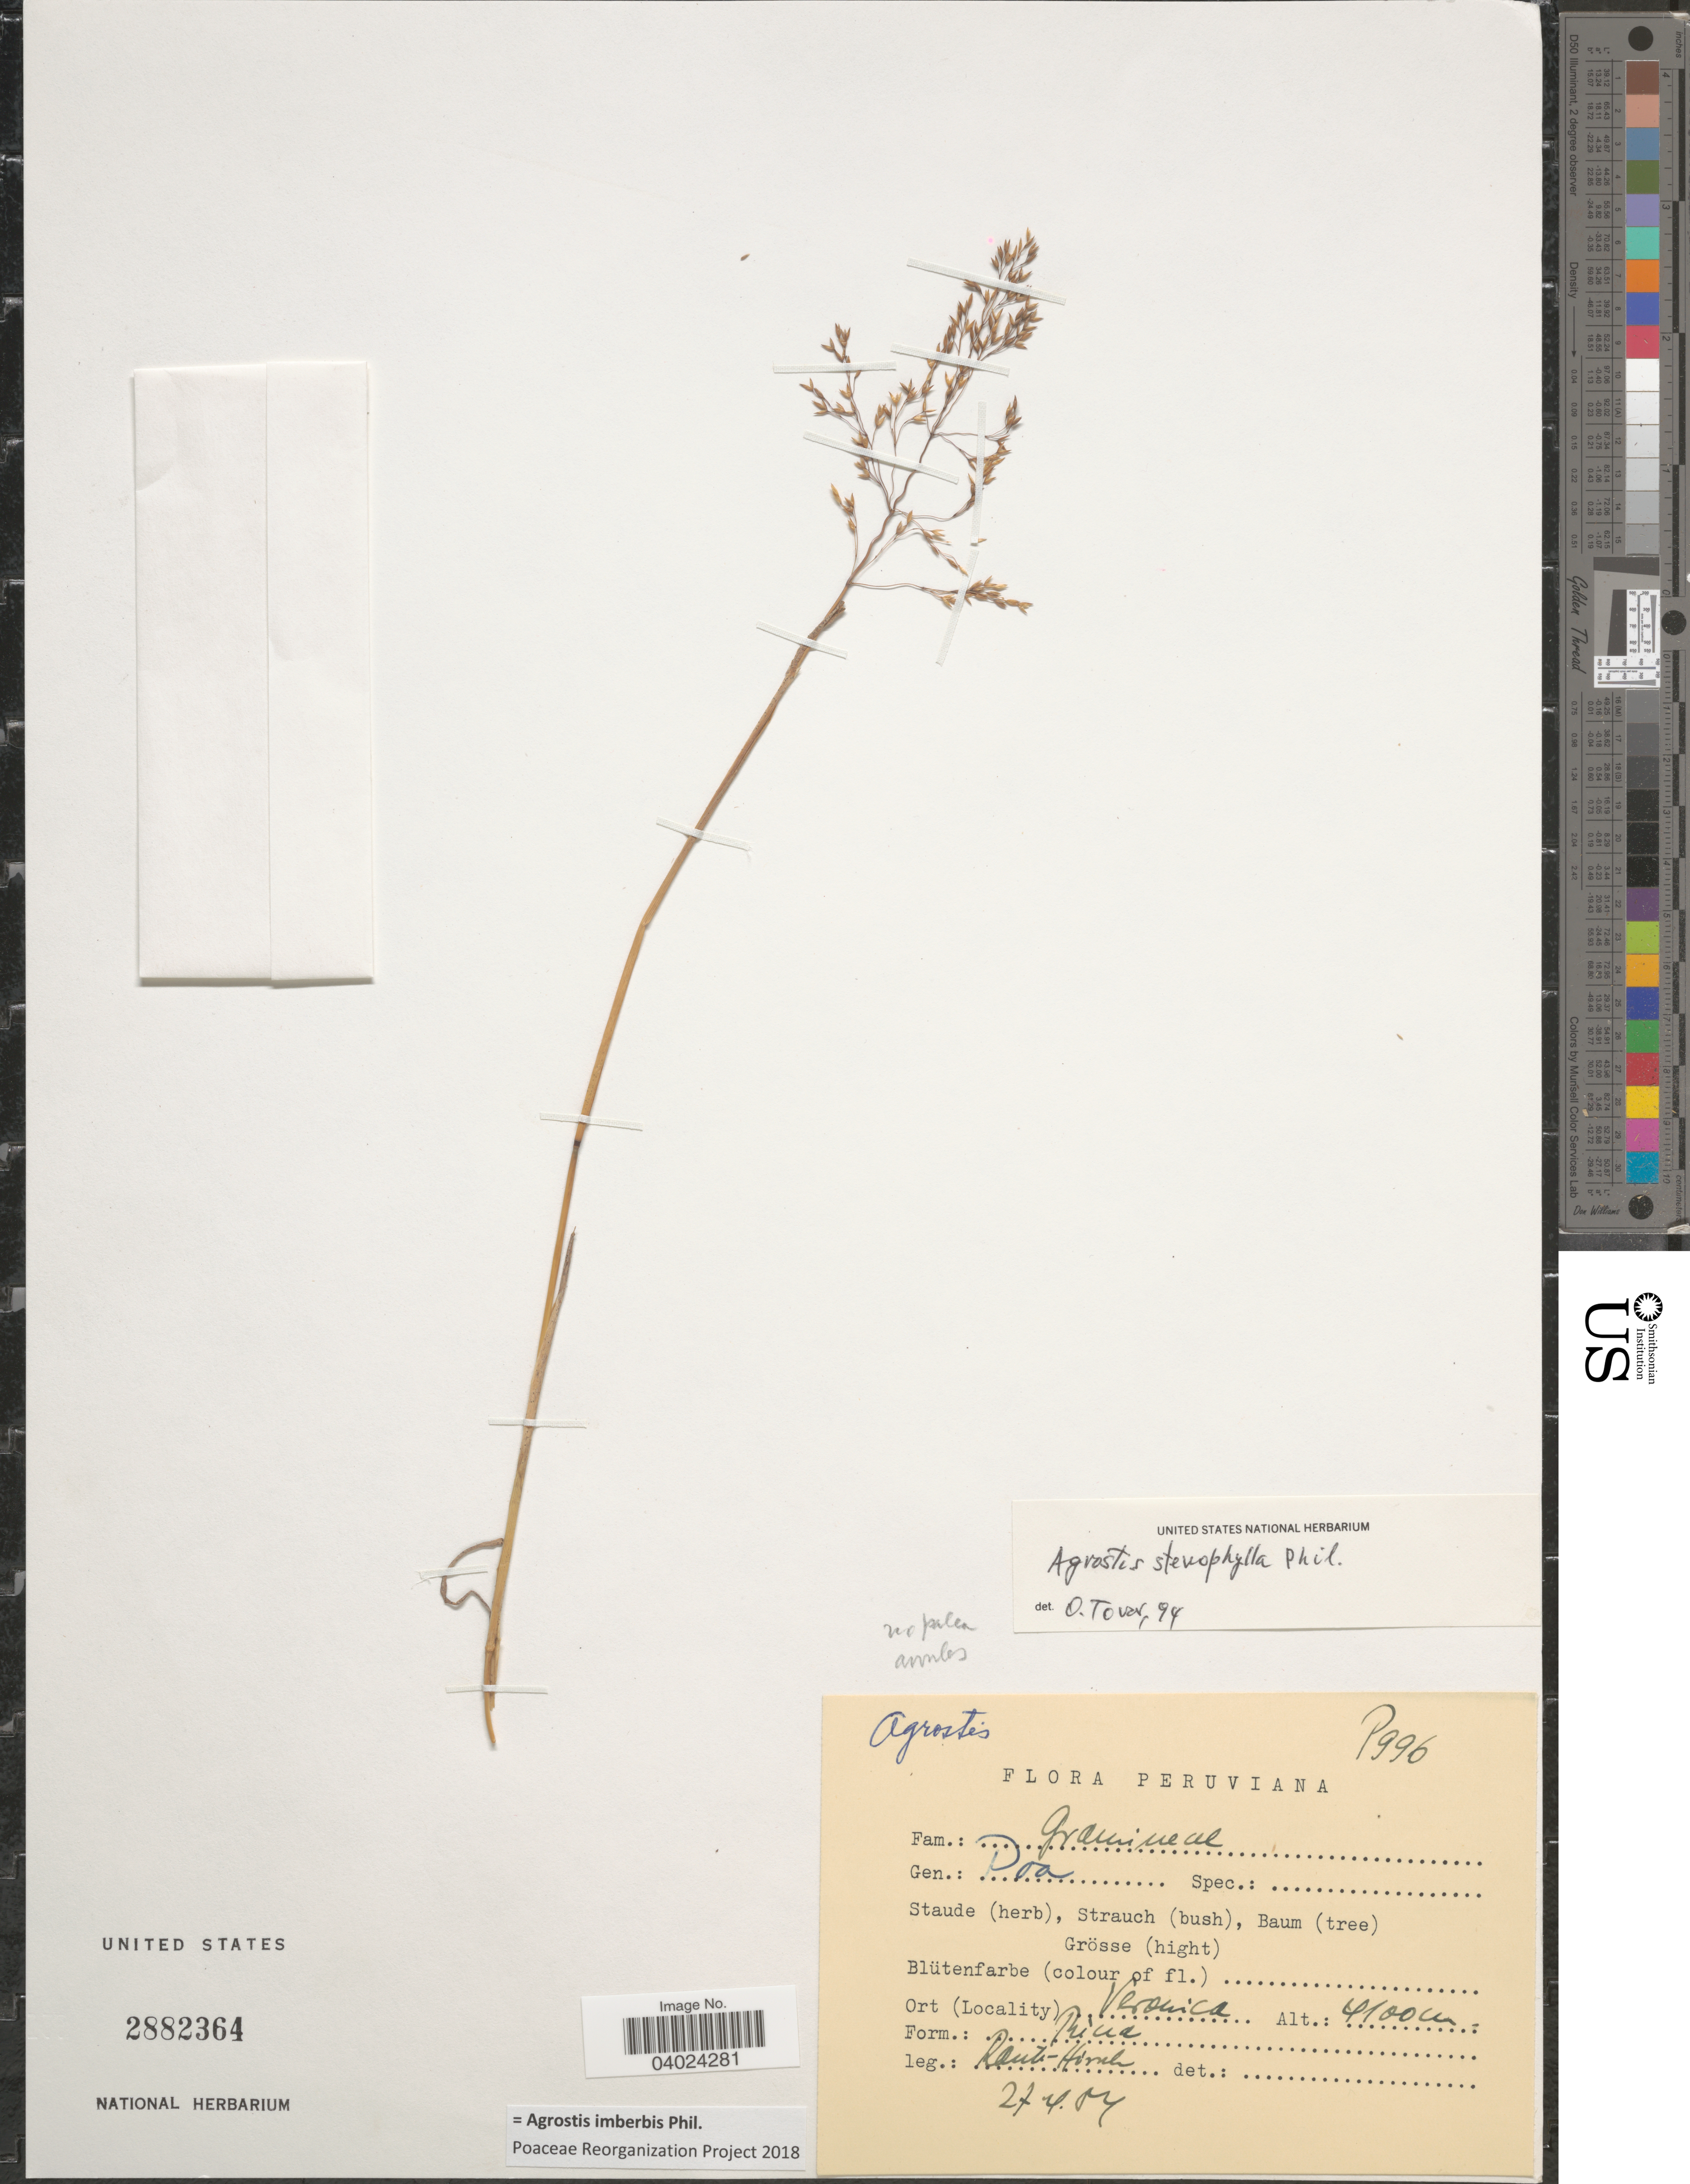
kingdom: Plantae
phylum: Tracheophyta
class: Liliopsida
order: Poales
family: Poaceae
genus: Agrostis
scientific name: Agrostis imberbis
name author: Phil.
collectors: W. Rauh & G. Hirsch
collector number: P996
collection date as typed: Transcribed d/m/y: 27/4/7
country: Peru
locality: Veronica.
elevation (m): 4100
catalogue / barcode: US 2882364